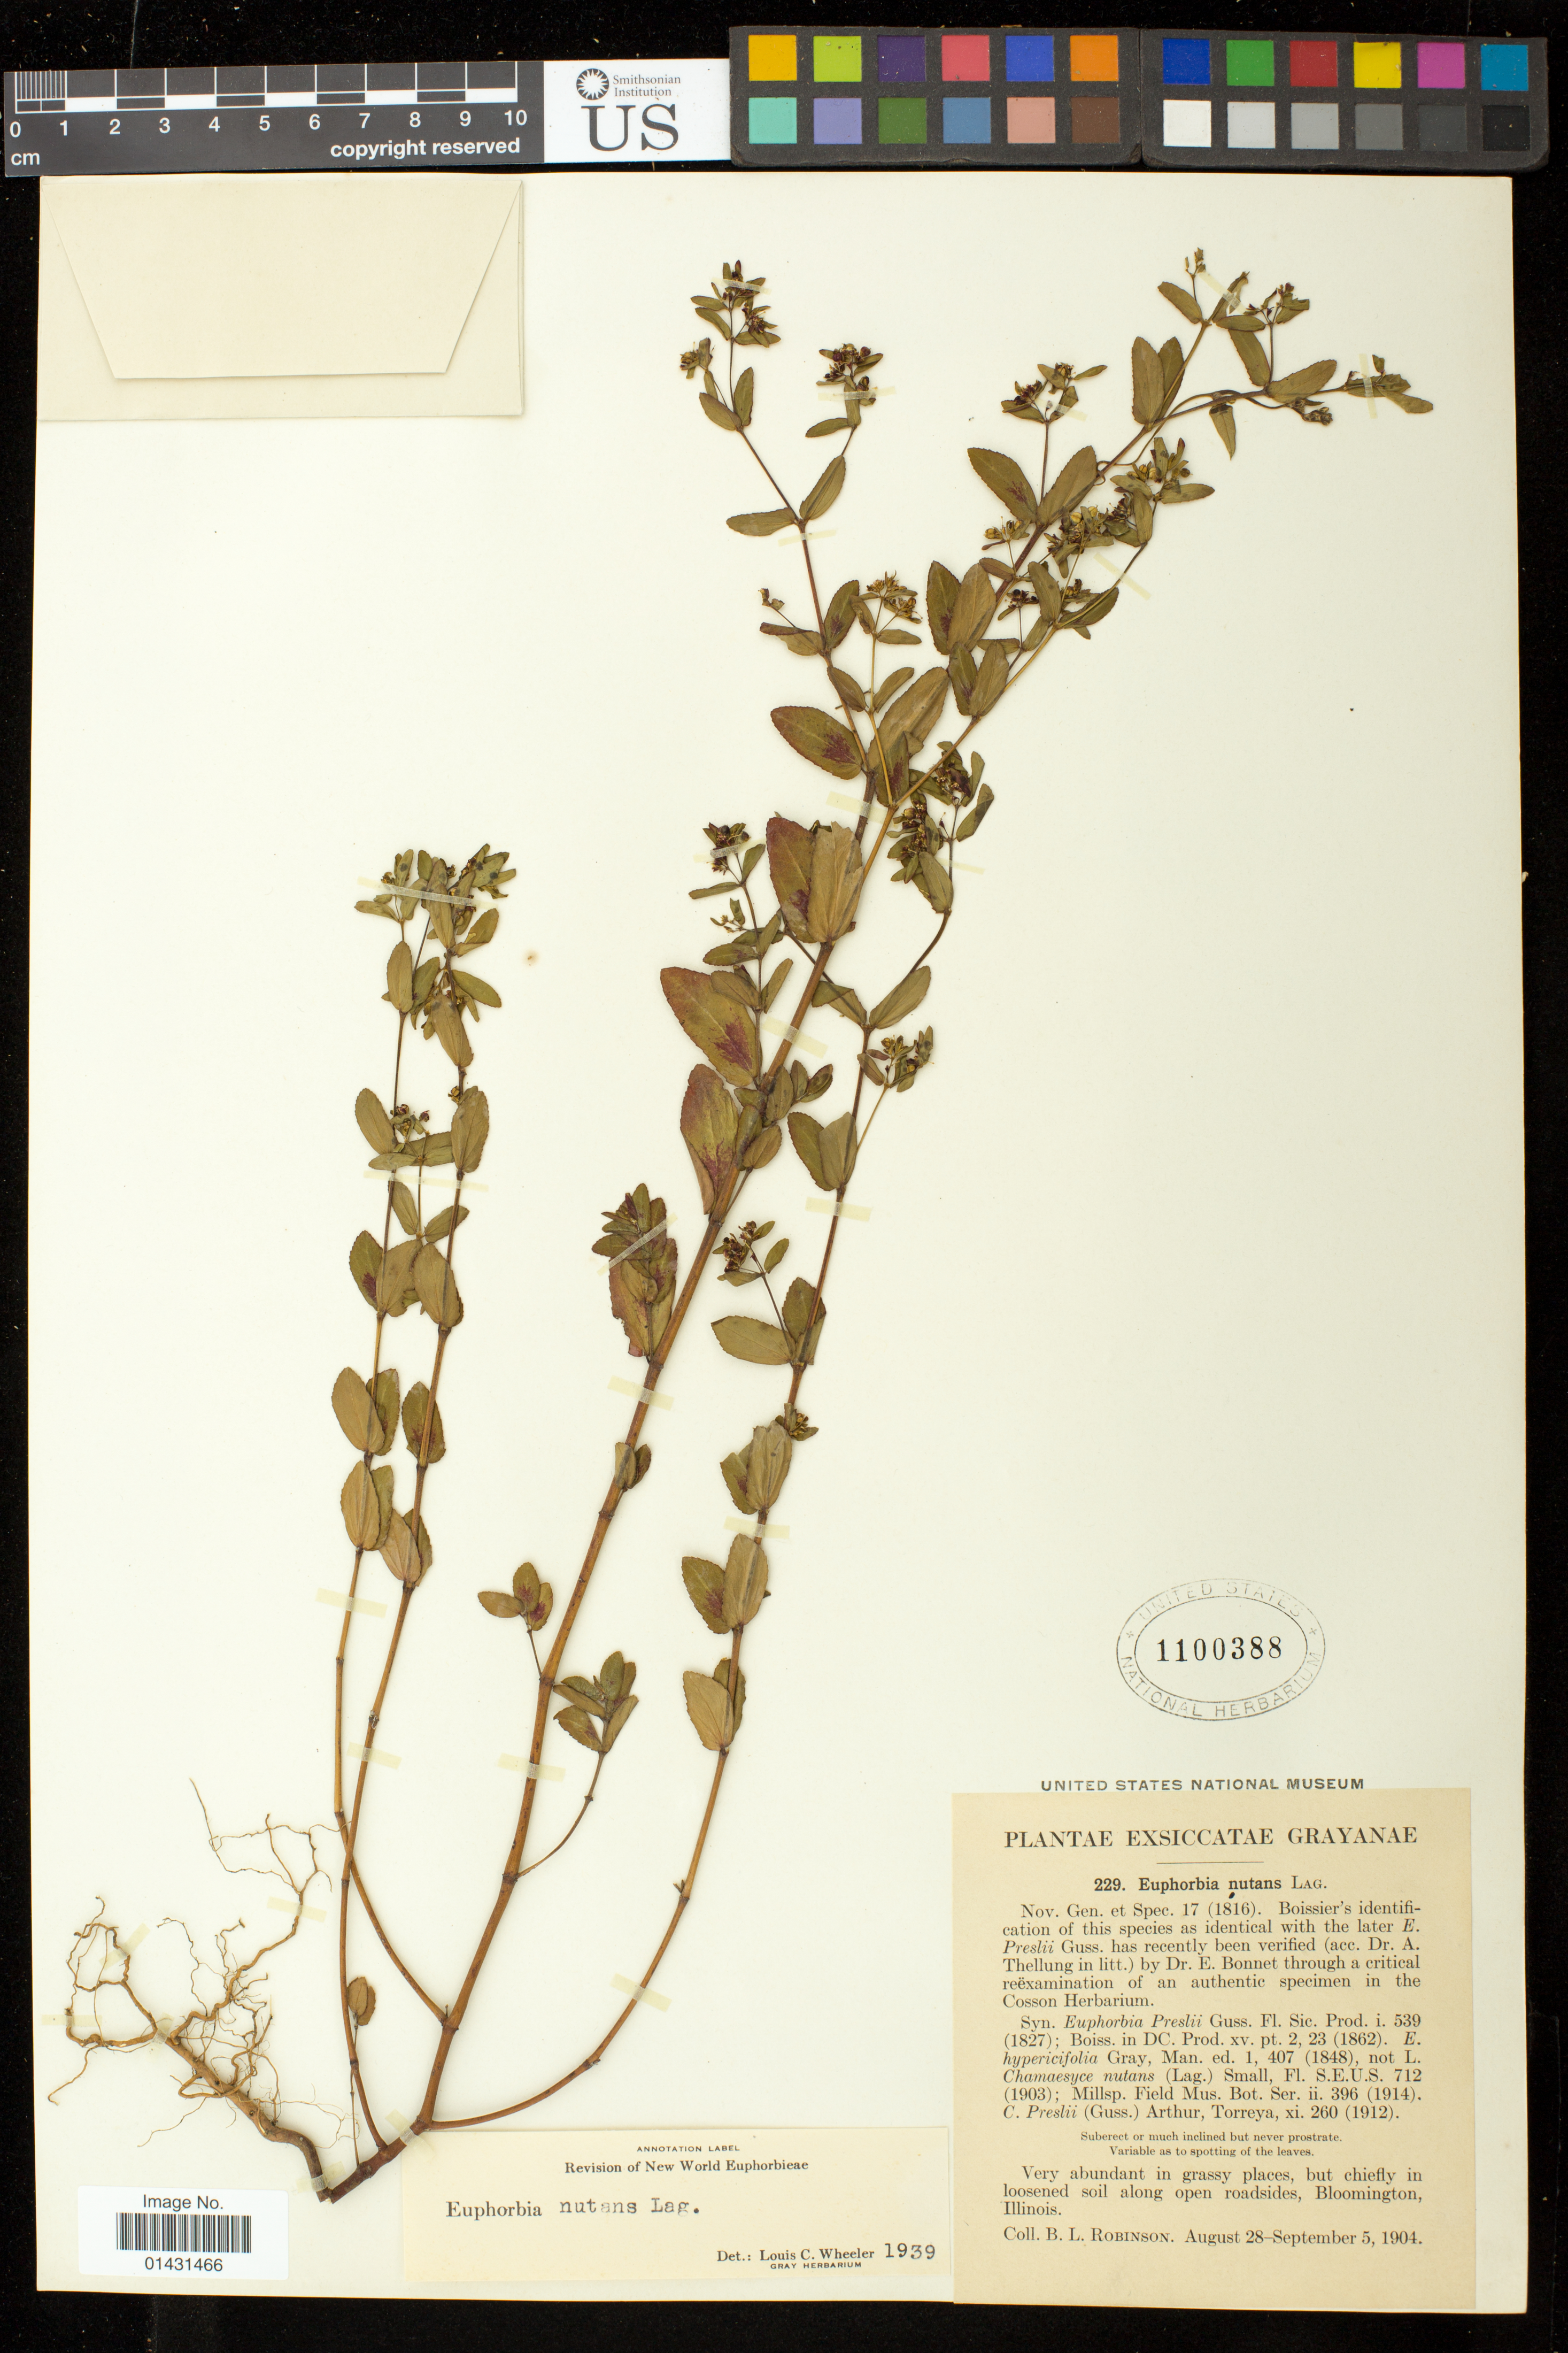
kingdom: Plantae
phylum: Tracheophyta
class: Magnoliopsida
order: Malpighiales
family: Euphorbiaceae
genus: Euphorbia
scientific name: Euphorbia maculata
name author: L.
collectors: B. L. Robinson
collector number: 229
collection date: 1904-08-28/1904-09-05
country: United States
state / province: Illinois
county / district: McLean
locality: Bloomington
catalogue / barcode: US 1100388